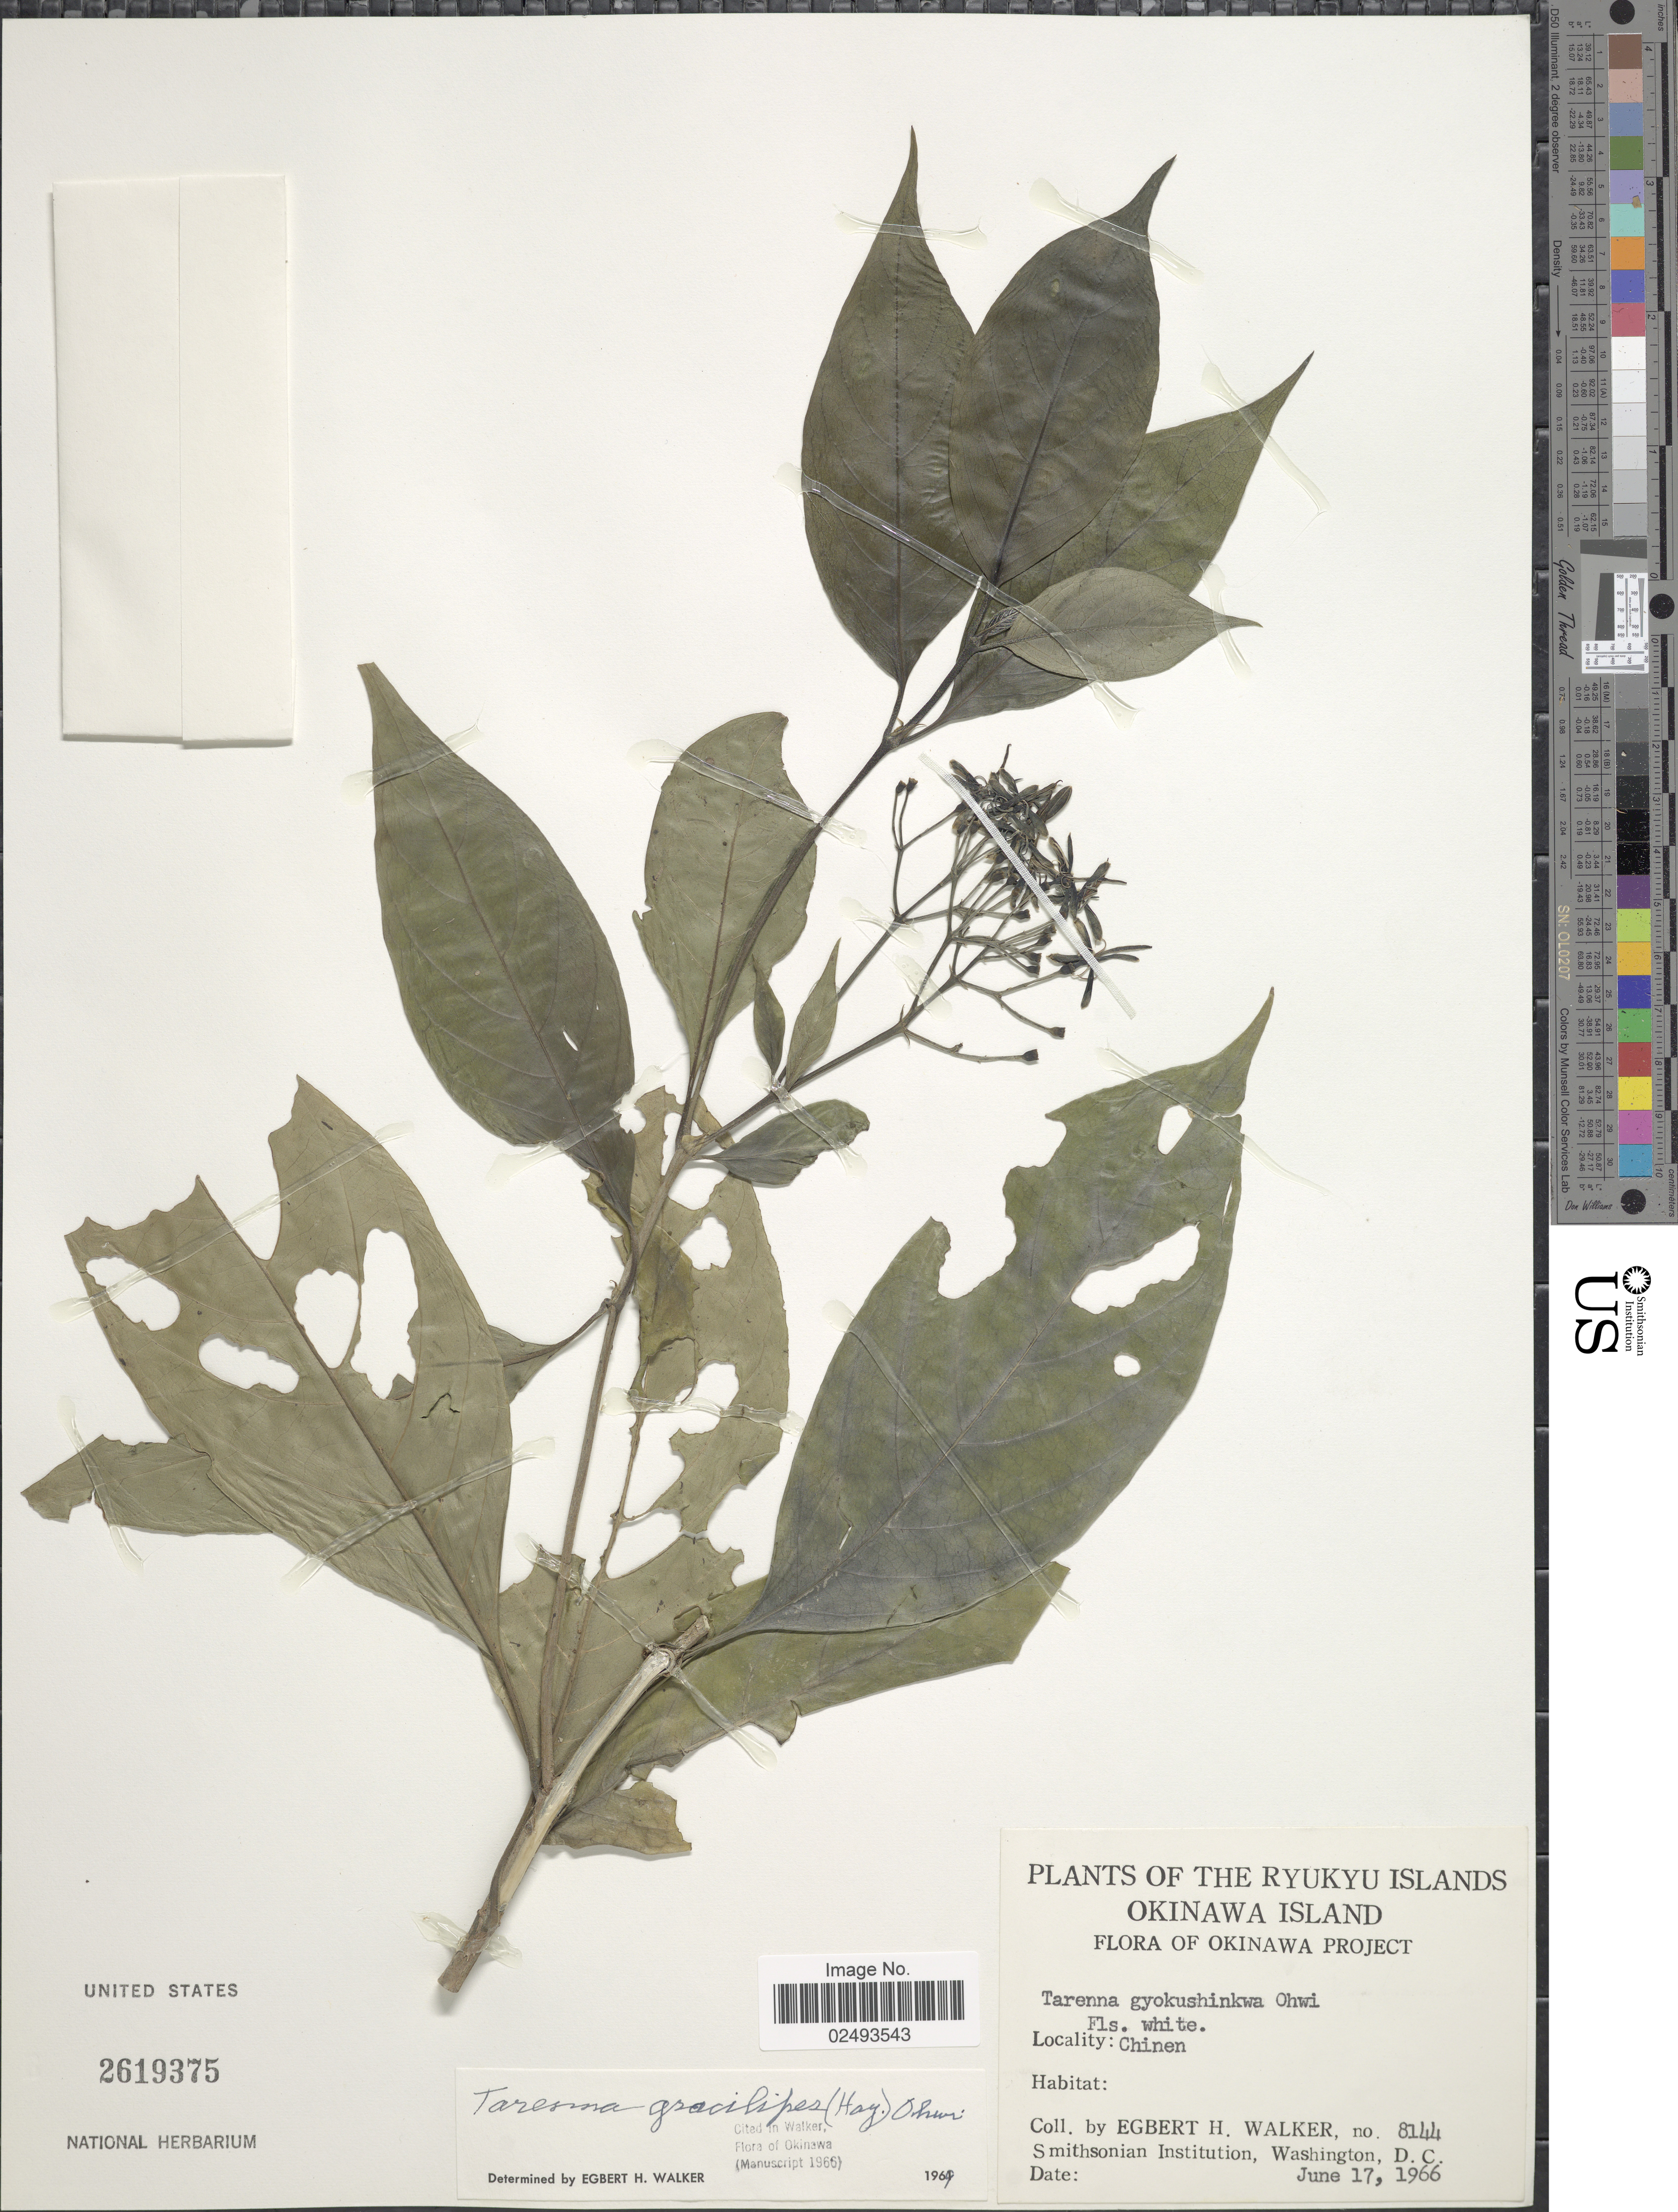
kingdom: Plantae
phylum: Tracheophyta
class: Magnoliopsida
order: Gentianales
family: Rubiaceae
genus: Tarenna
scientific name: Tarenna gracilipes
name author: (Hayata) Ohwi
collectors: E. H. Walker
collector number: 8144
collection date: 1966-06-17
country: Japan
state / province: Okinawa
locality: Ryukyu Islands, Okinawa Islands, Okinawa Project, Chinen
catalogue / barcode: US 2619375